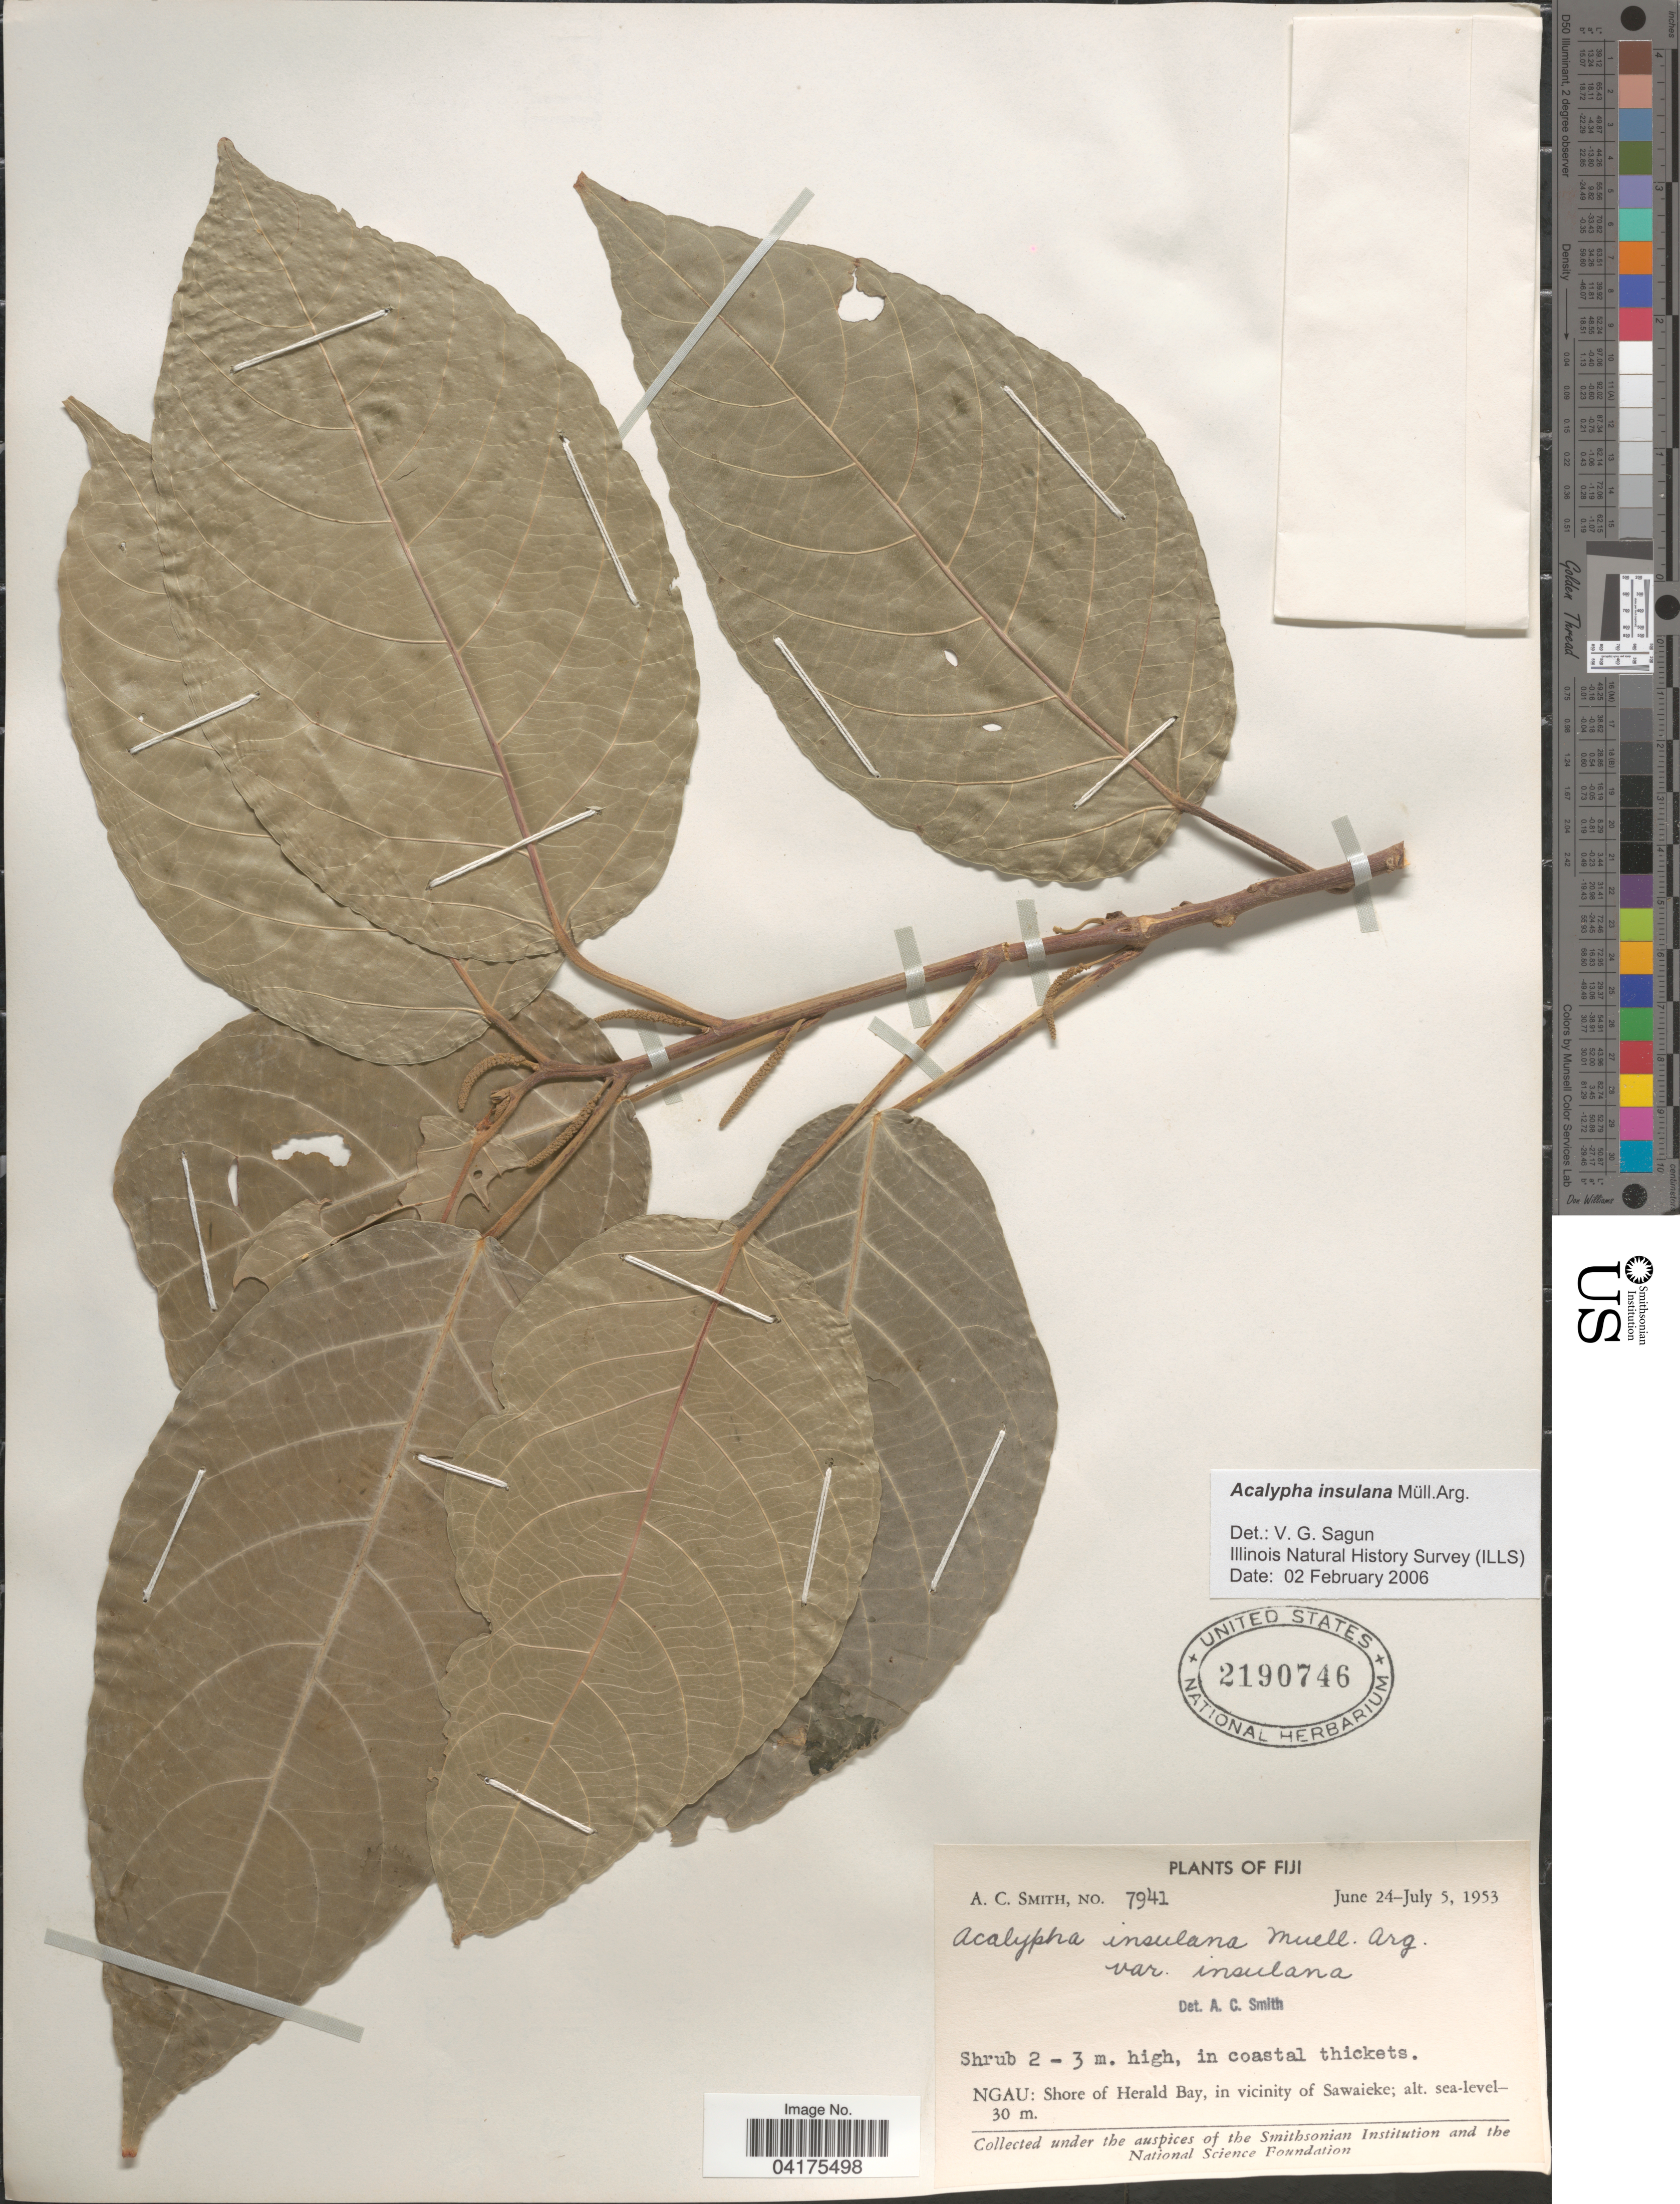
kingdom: Plantae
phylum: Tracheophyta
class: Magnoliopsida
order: Malpighiales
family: Euphorbiaceae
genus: Acalypha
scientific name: Acalypha insulana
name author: Müll. Arg.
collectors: A. C. Smith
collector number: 7941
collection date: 1953-06-24/1953-07-05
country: Fiji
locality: Ngau: Shore of Herald Bay, in vicinity of Sawaieke.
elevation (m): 0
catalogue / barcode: US 2190746